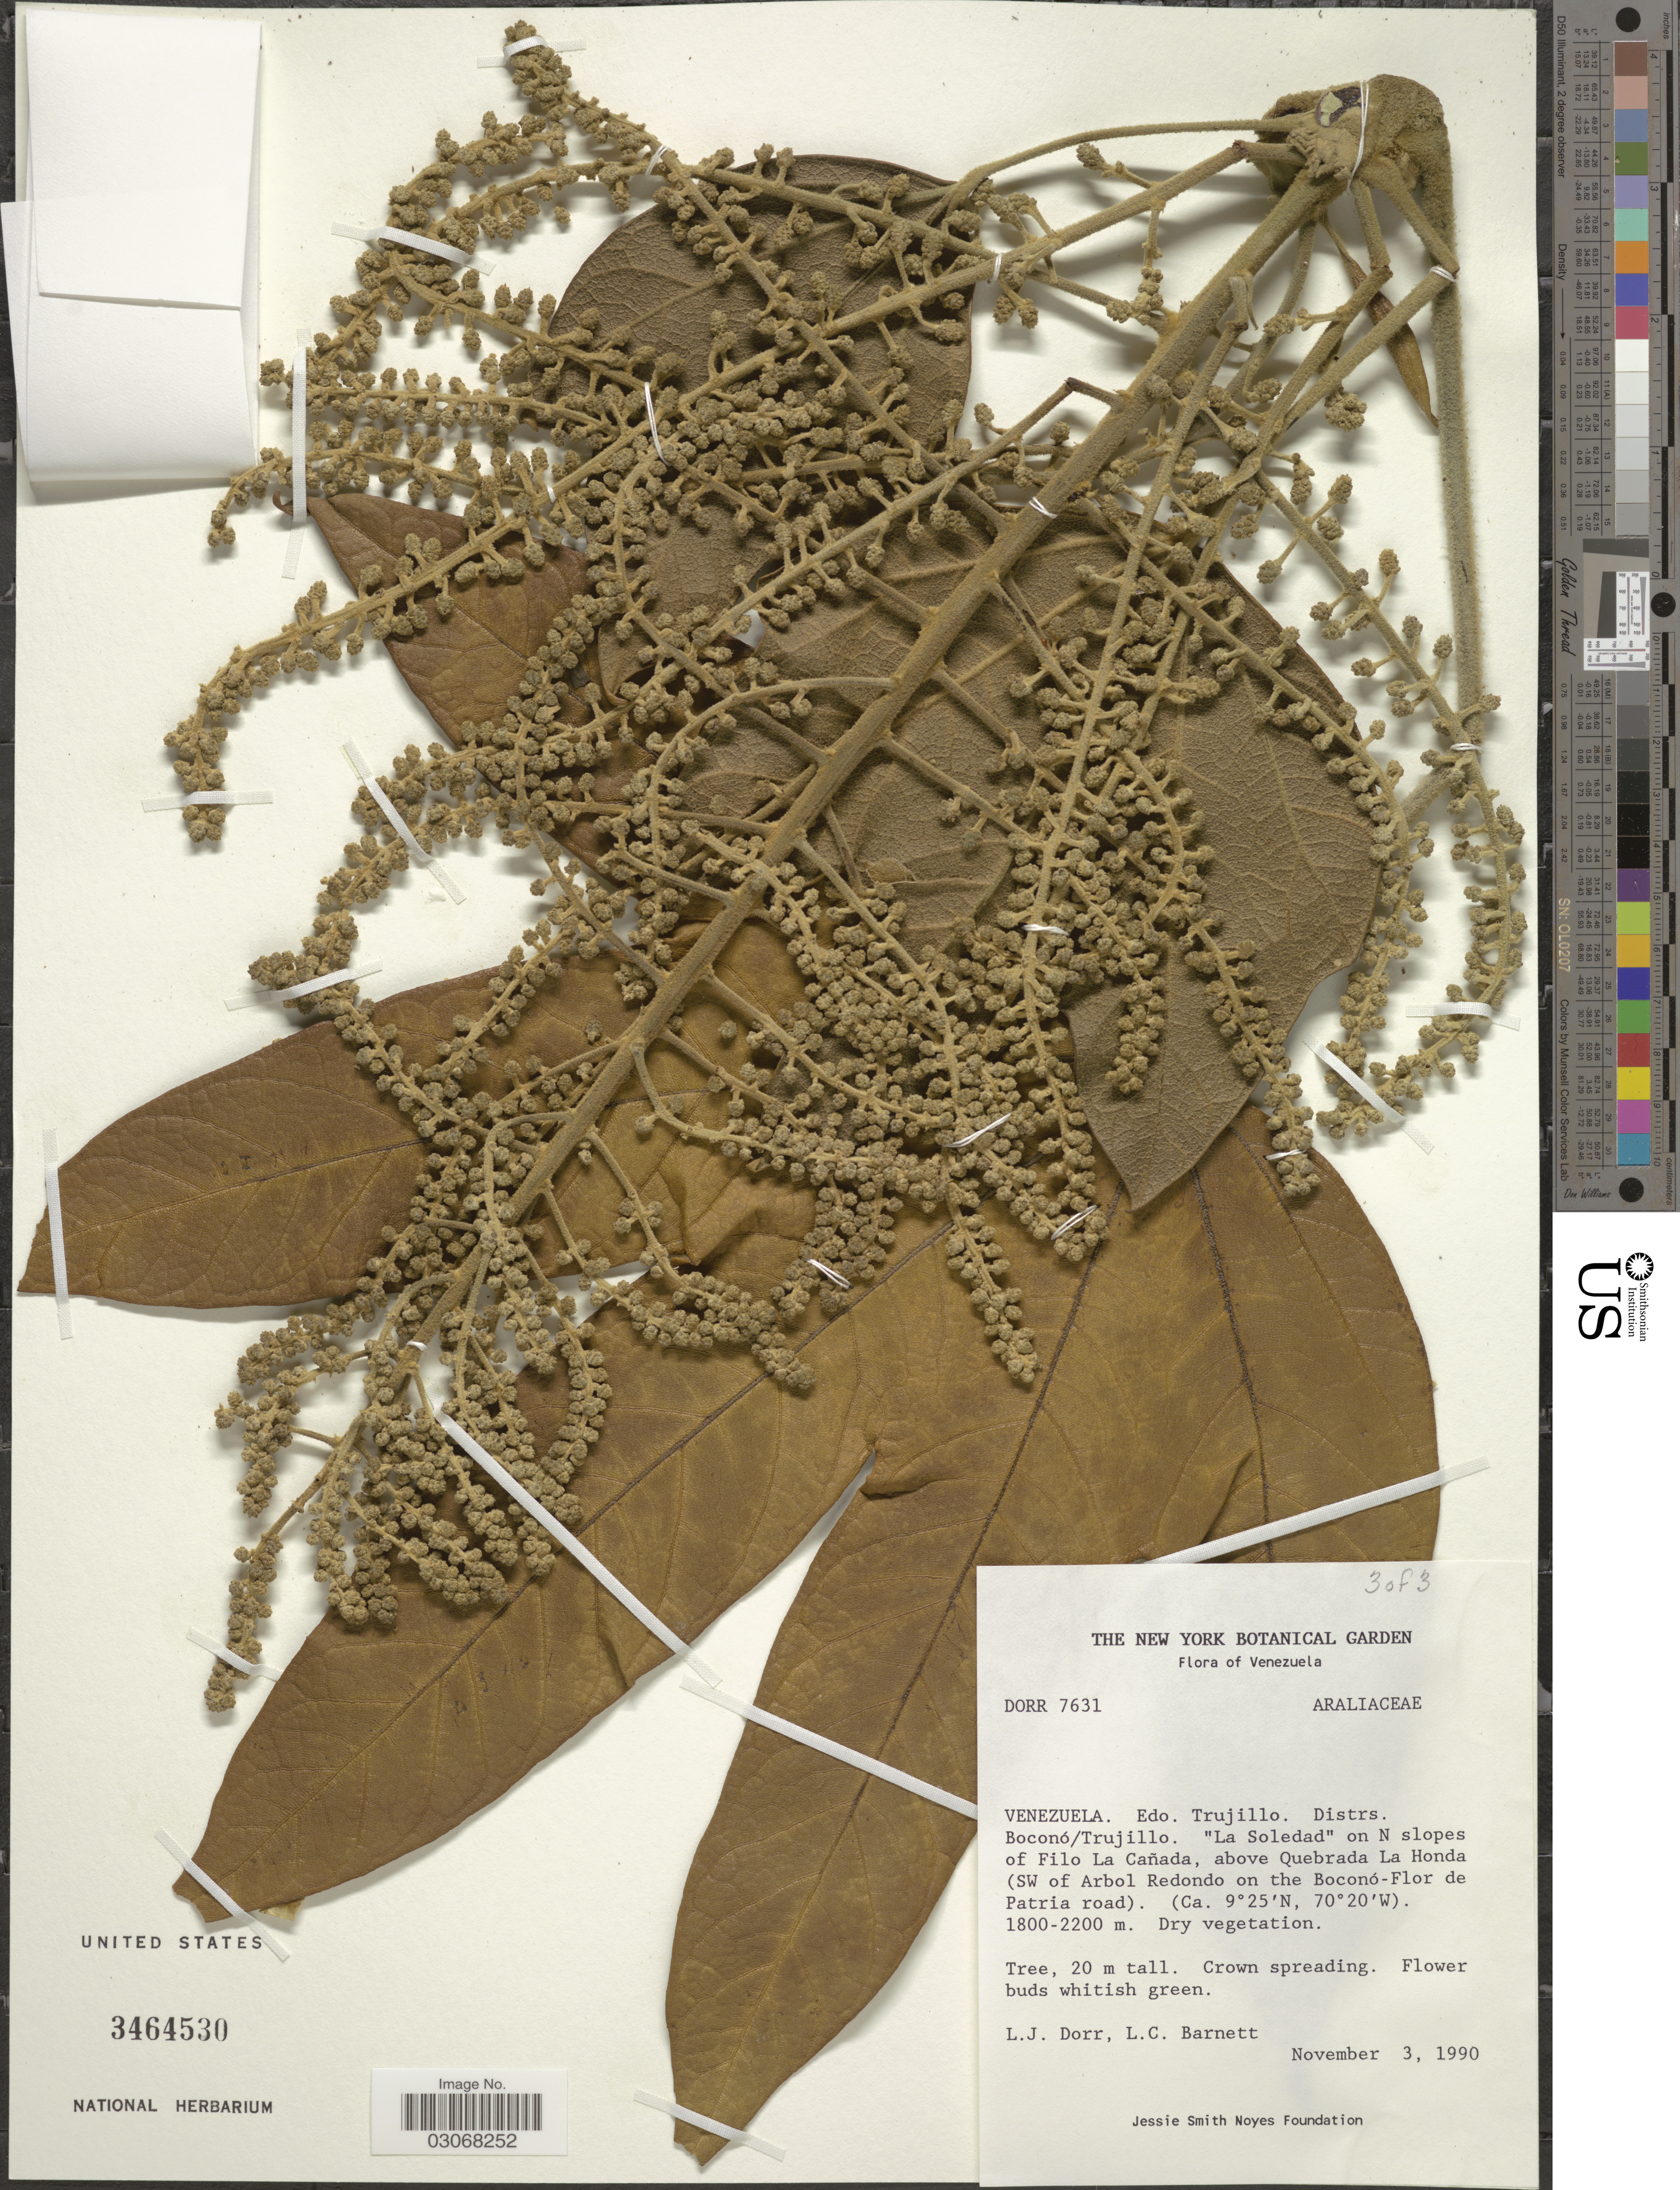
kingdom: Plantae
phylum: Tracheophyta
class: Magnoliopsida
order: Apiales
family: Araliaceae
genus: Oreopanax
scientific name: Oreopanax sp.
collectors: L. J. Dorr & L. C. Barnett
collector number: DORR 7631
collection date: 1990-11-03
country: Venezuela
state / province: Trujillo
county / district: Boconó/Trujillo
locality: "La Soledad" on N slopes of Filo La Cañada, above Quebrada La Honda (SW of Arbol Redondo on the Boconó-Flor de Patria road)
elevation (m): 1800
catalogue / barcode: US 3464530